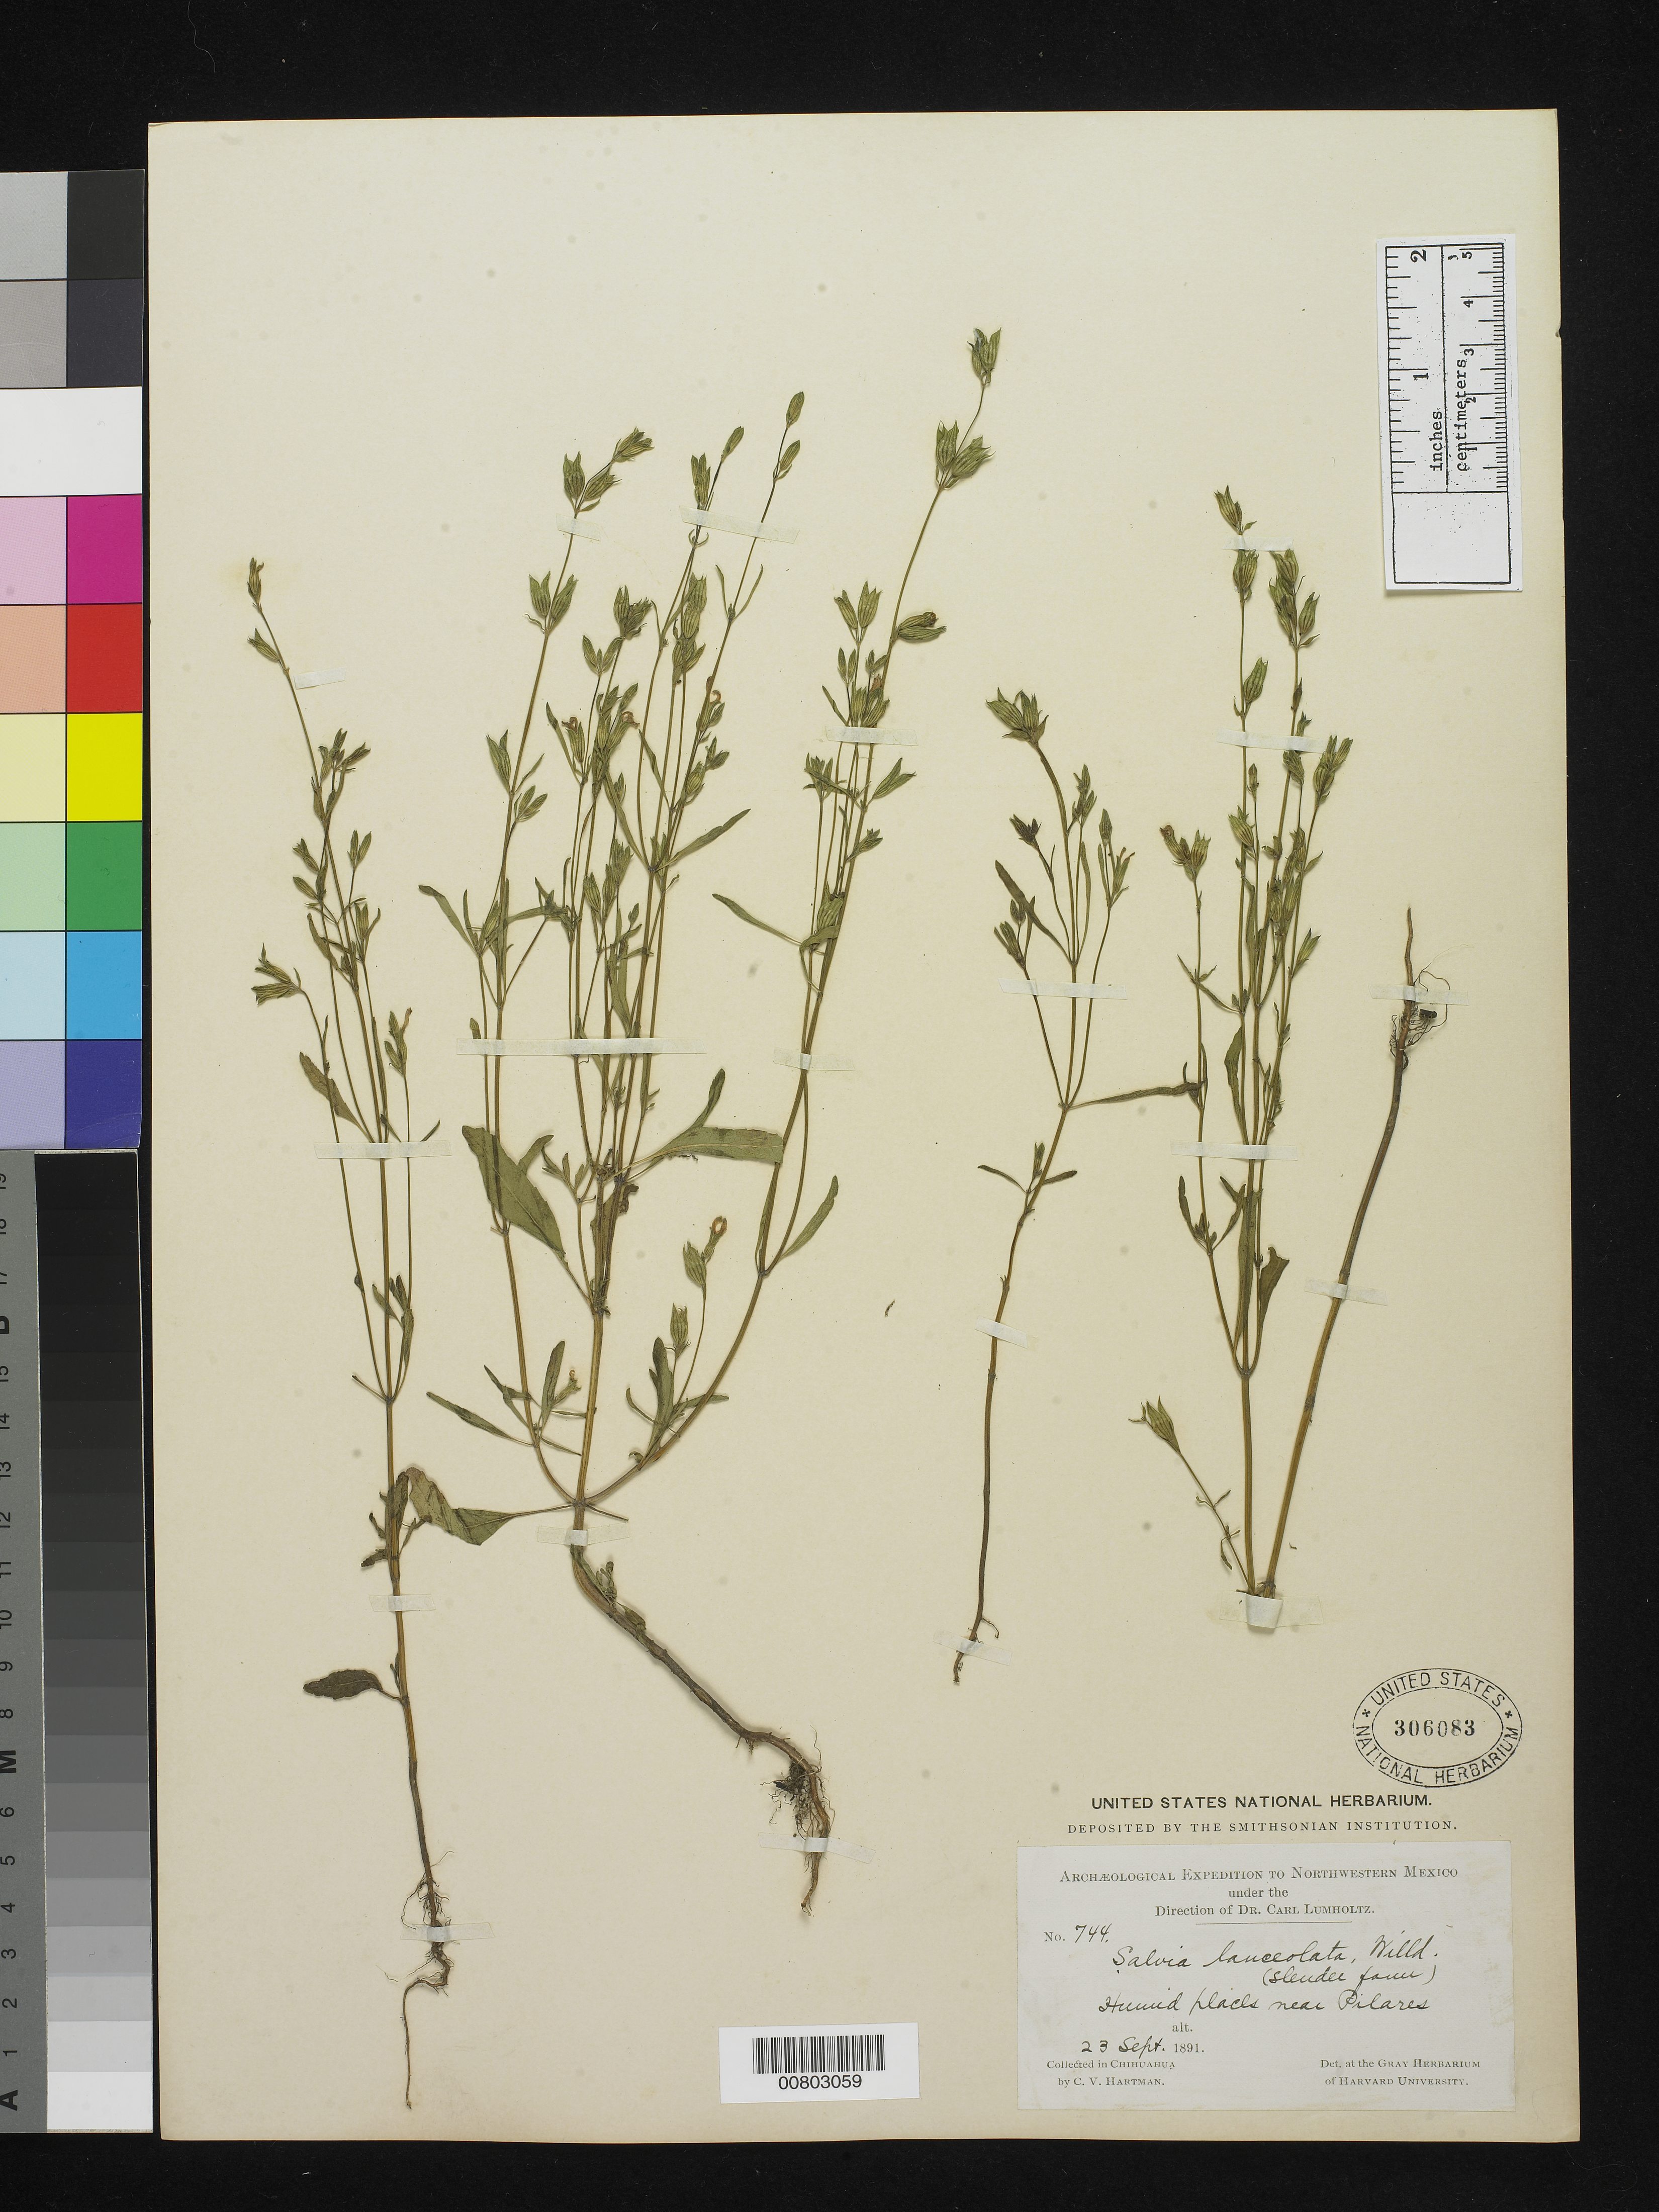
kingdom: Plantae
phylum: Tracheophyta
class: Magnoliopsida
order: Lamiales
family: Lamiaceae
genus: Salvia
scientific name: Salvia lanceolata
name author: Brouss.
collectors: C. V. Hartman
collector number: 744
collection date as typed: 23 Sep 1891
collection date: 1891-09-23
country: Mexico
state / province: Chihuahua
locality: Near Pilares, Chihuahua.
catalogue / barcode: US 306083